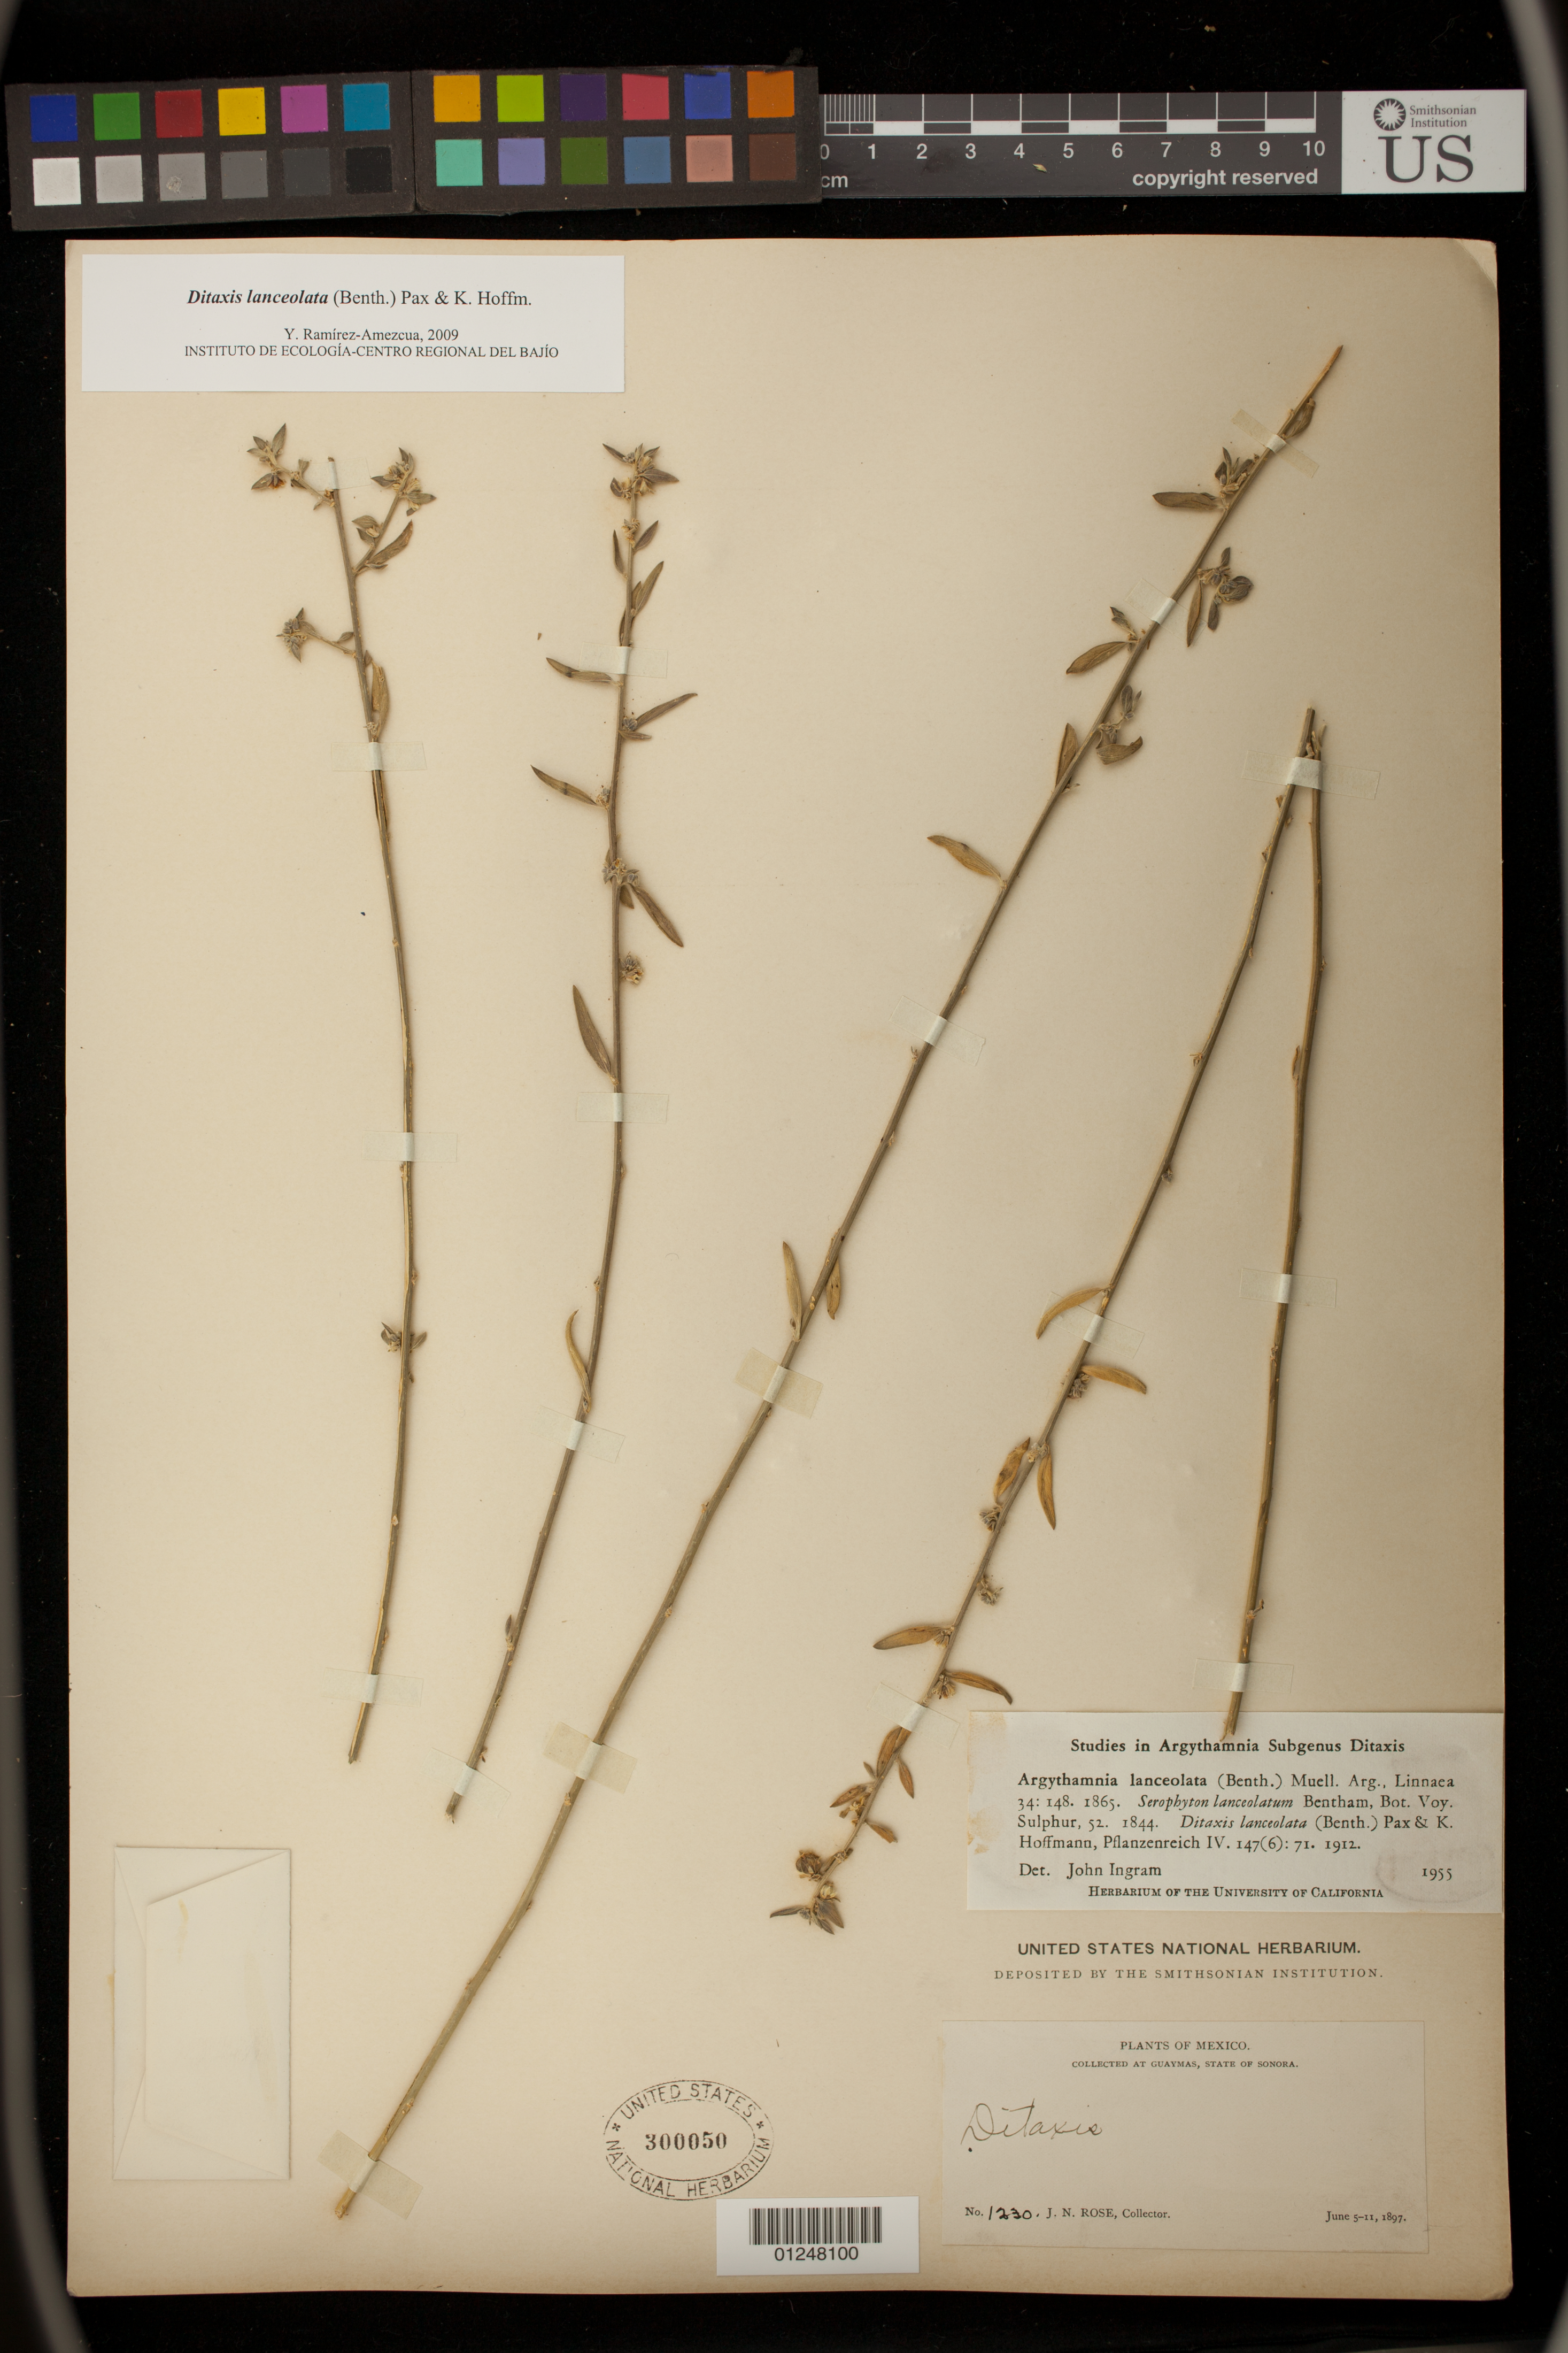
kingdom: Plantae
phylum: Tracheophyta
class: Magnoliopsida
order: Malpighiales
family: Euphorbiaceae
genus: Argythamnia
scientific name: Argythamnia lanceolata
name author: (Benth.) Müll. Arg.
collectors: J. N. Rose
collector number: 1230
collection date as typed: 05 Jun 1897 to 11 Jun 1897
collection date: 1897-06-05/1897-06-11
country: Mexico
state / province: Sonora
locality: Guaymas.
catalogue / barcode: US 300050